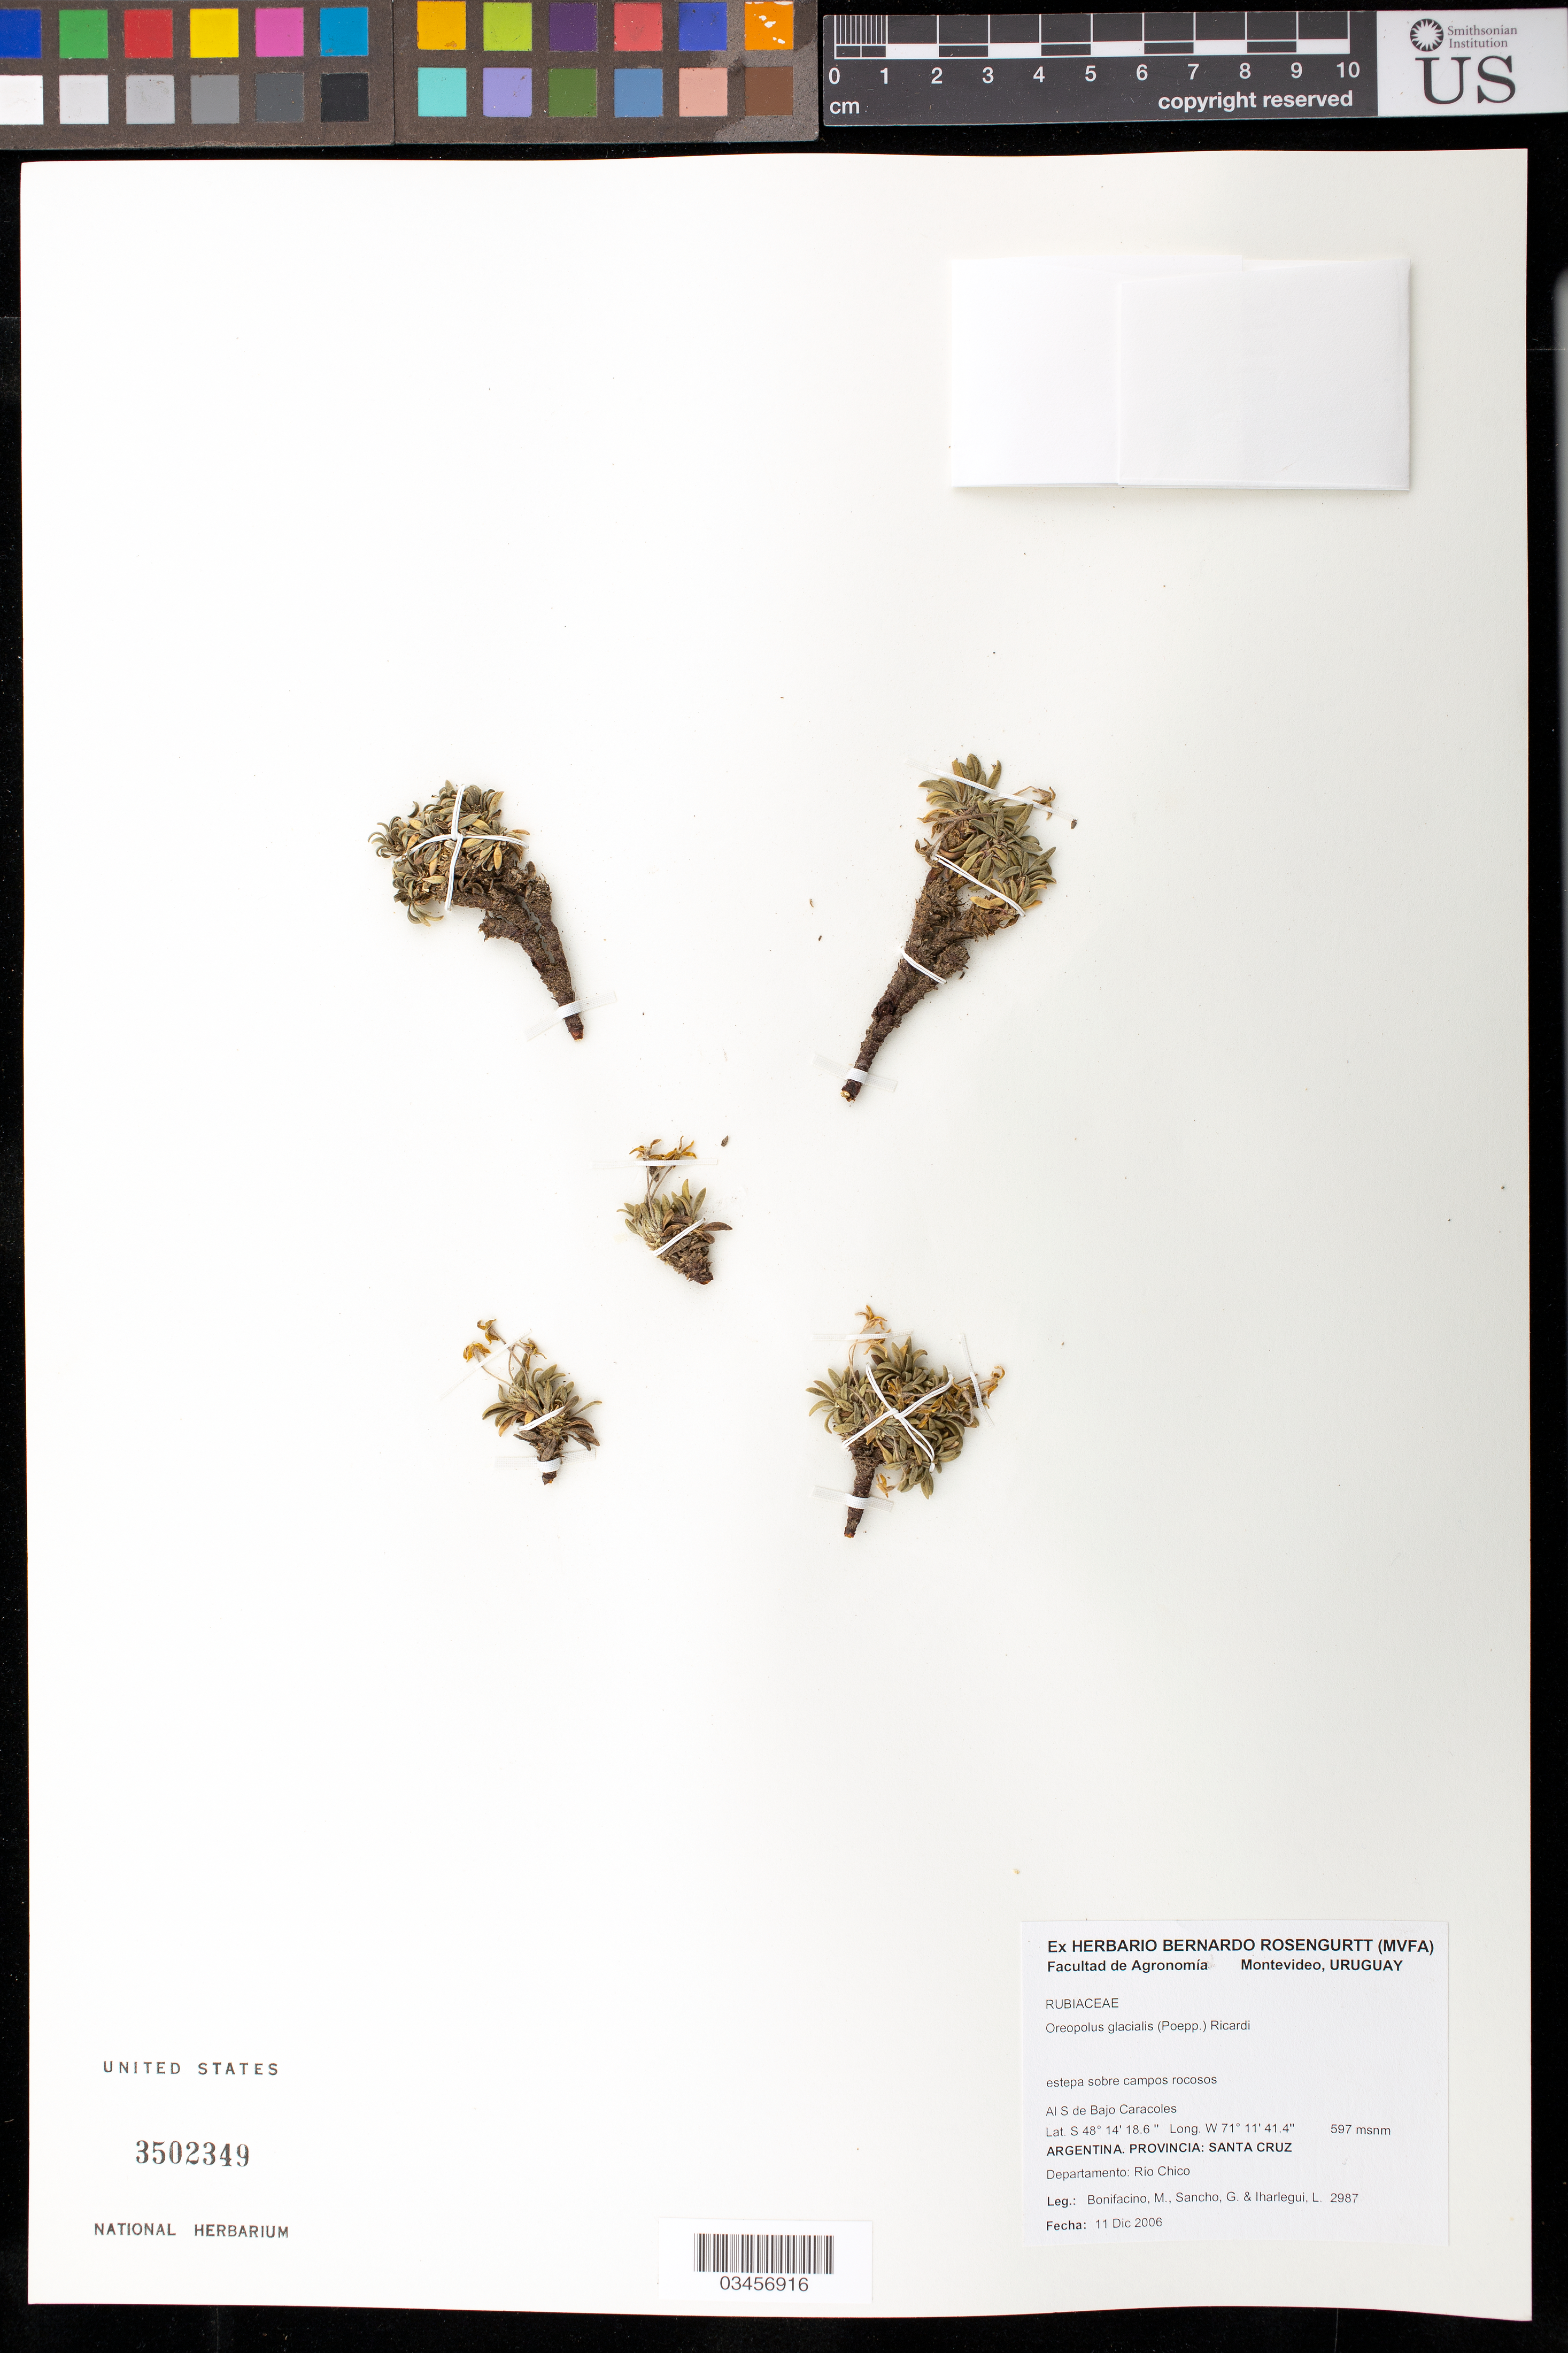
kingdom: Plantae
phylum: Tracheophyta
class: Magnoliopsida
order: Gentianales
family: Rubiaceae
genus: Oreopolus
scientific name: Oreopolus glacialis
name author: (Poepp.) Ricardi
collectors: M. Bonifacino, G. Sancho & L. Iharlegui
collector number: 2987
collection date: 2006-12-11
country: Argentina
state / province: Santa Cruz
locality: Departamento Rio Chico. Al S de Bajo Caracoles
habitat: Estepa sobre campos rocosos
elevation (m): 597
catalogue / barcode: US 3502349